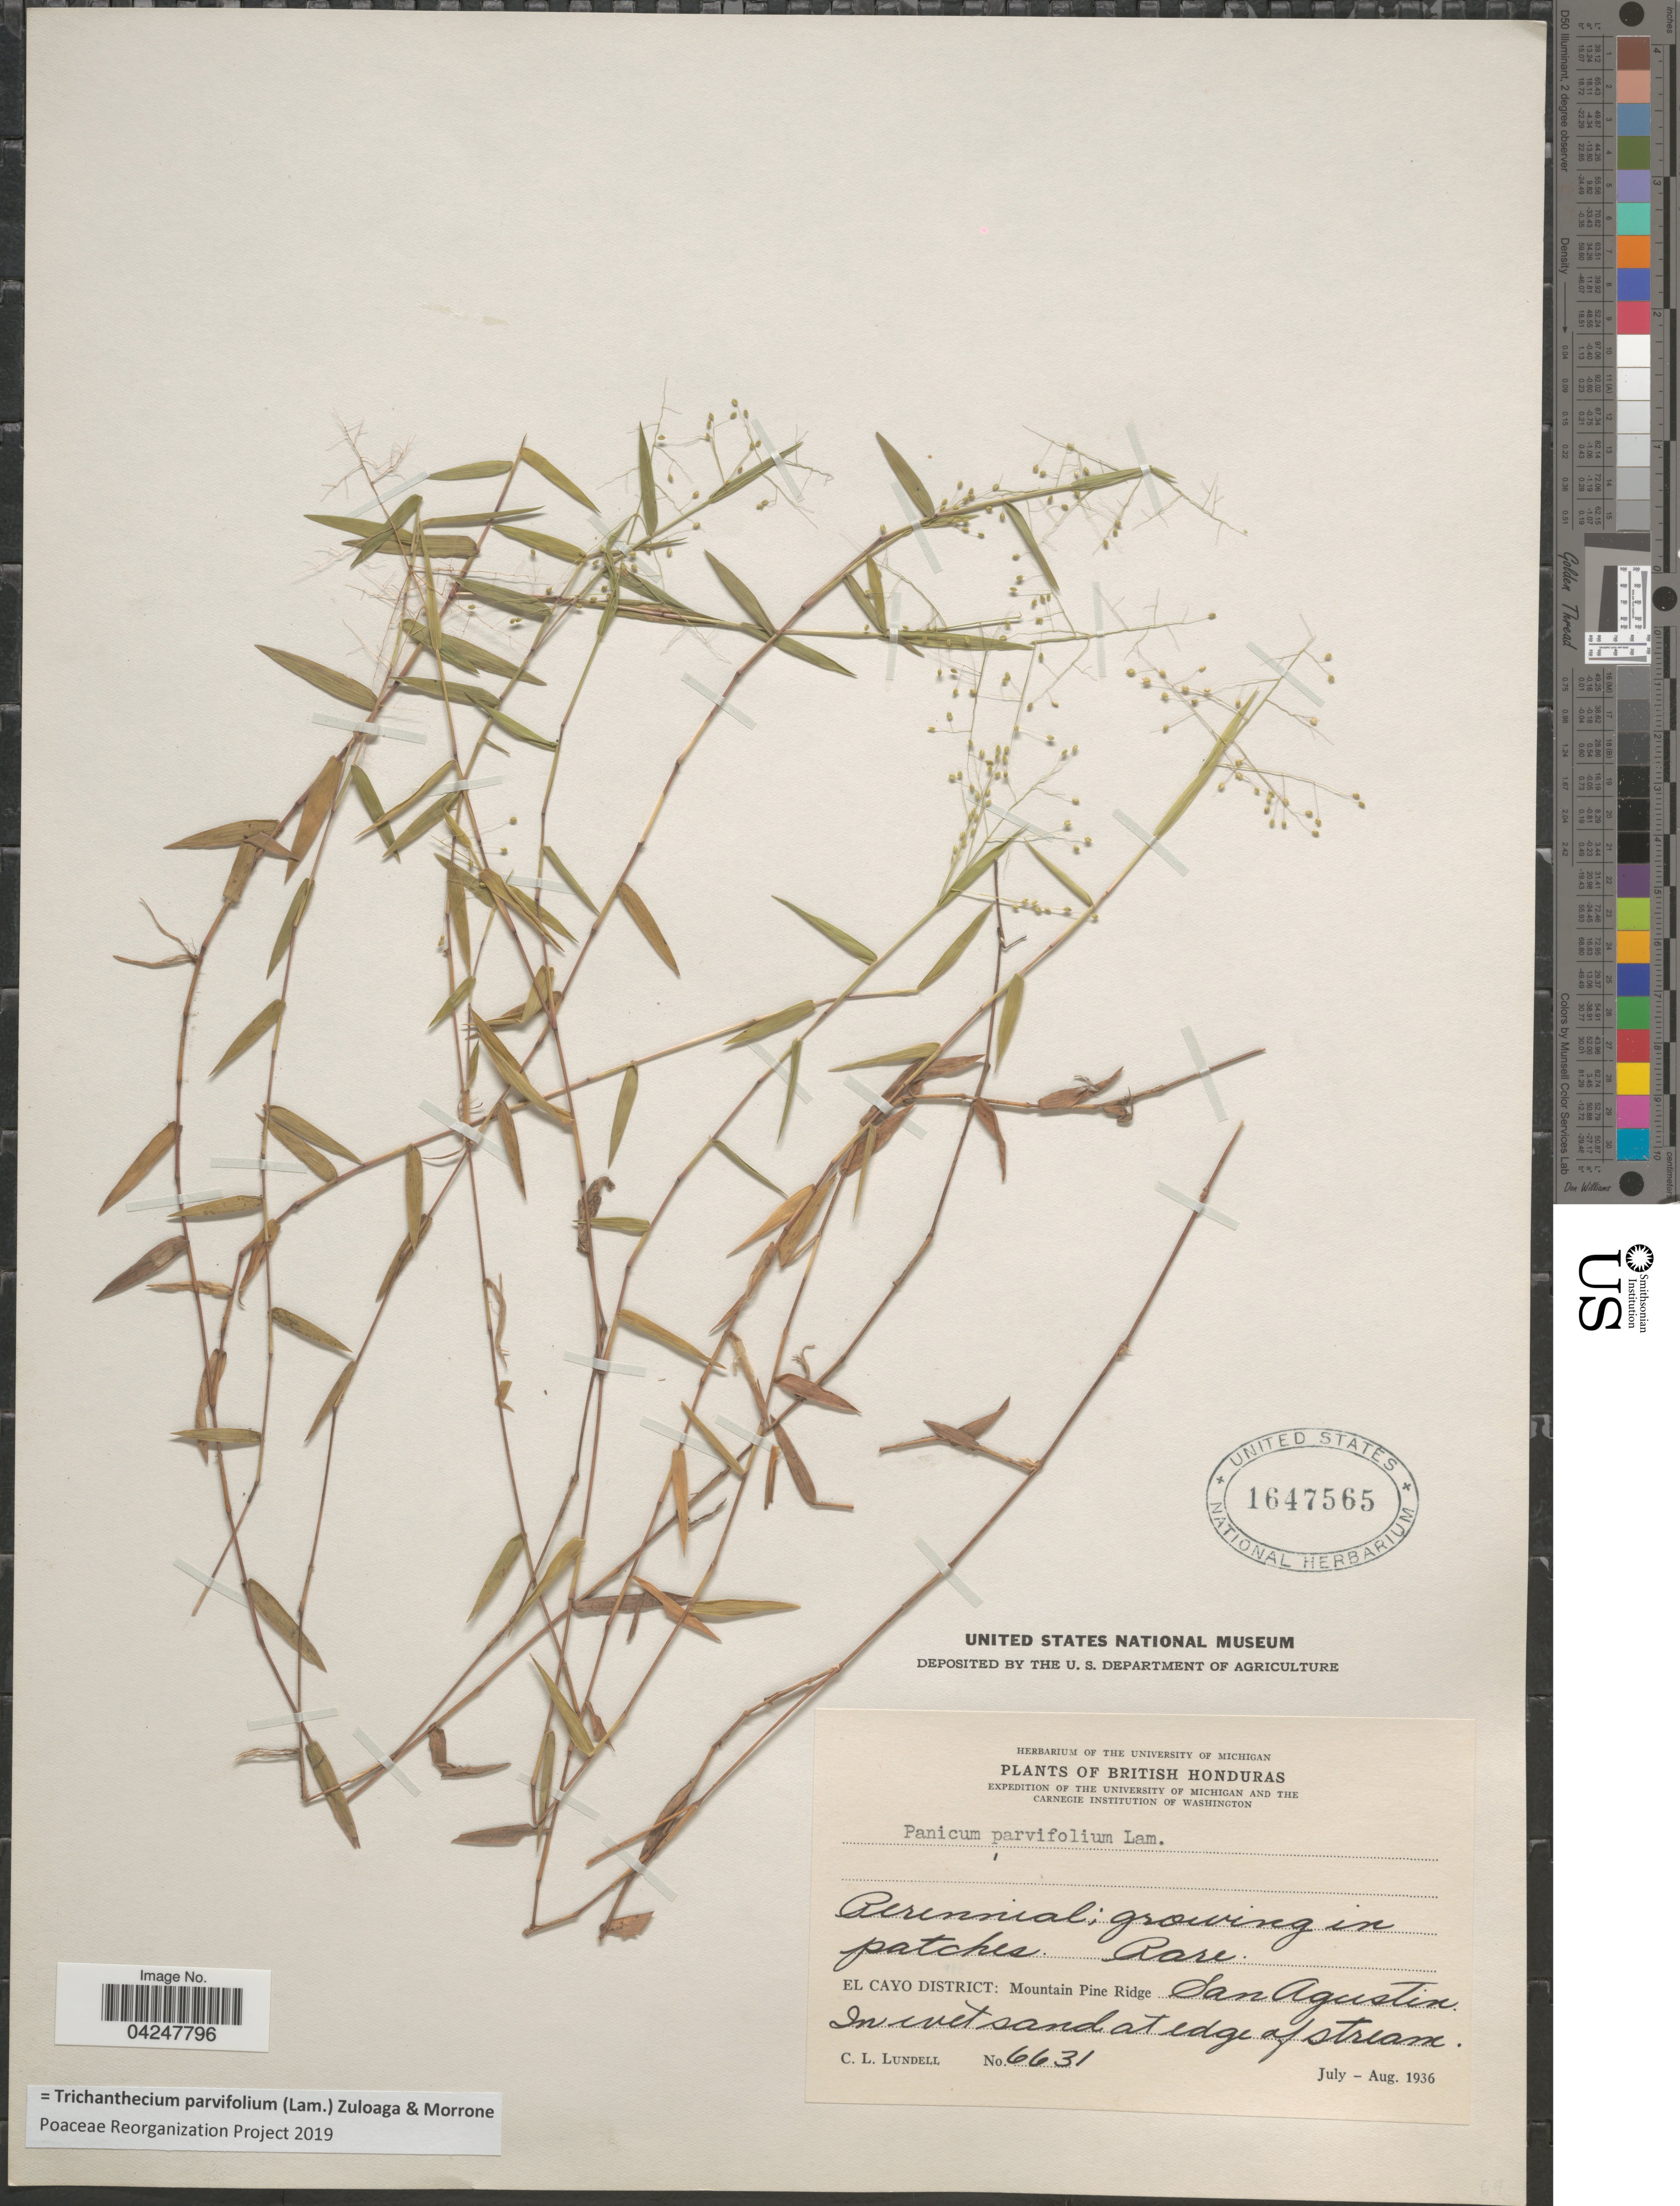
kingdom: Plantae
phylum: Tracheophyta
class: Liliopsida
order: Poales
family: Poaceae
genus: Trichanthecium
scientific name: Trichanthecium parvifolium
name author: (Lam.) Zuloaga & Morrone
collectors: C. L. Lundell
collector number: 6631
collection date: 1936-07/1936-08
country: Belize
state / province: Cayo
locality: British Honduras. Expedition Of The University Of Michigan And The Carnegie Institution Of Washington. El Cayo District: Mountain Pine Ridge. San Agustin. In wet sand at edge of stream.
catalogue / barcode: US 1647565